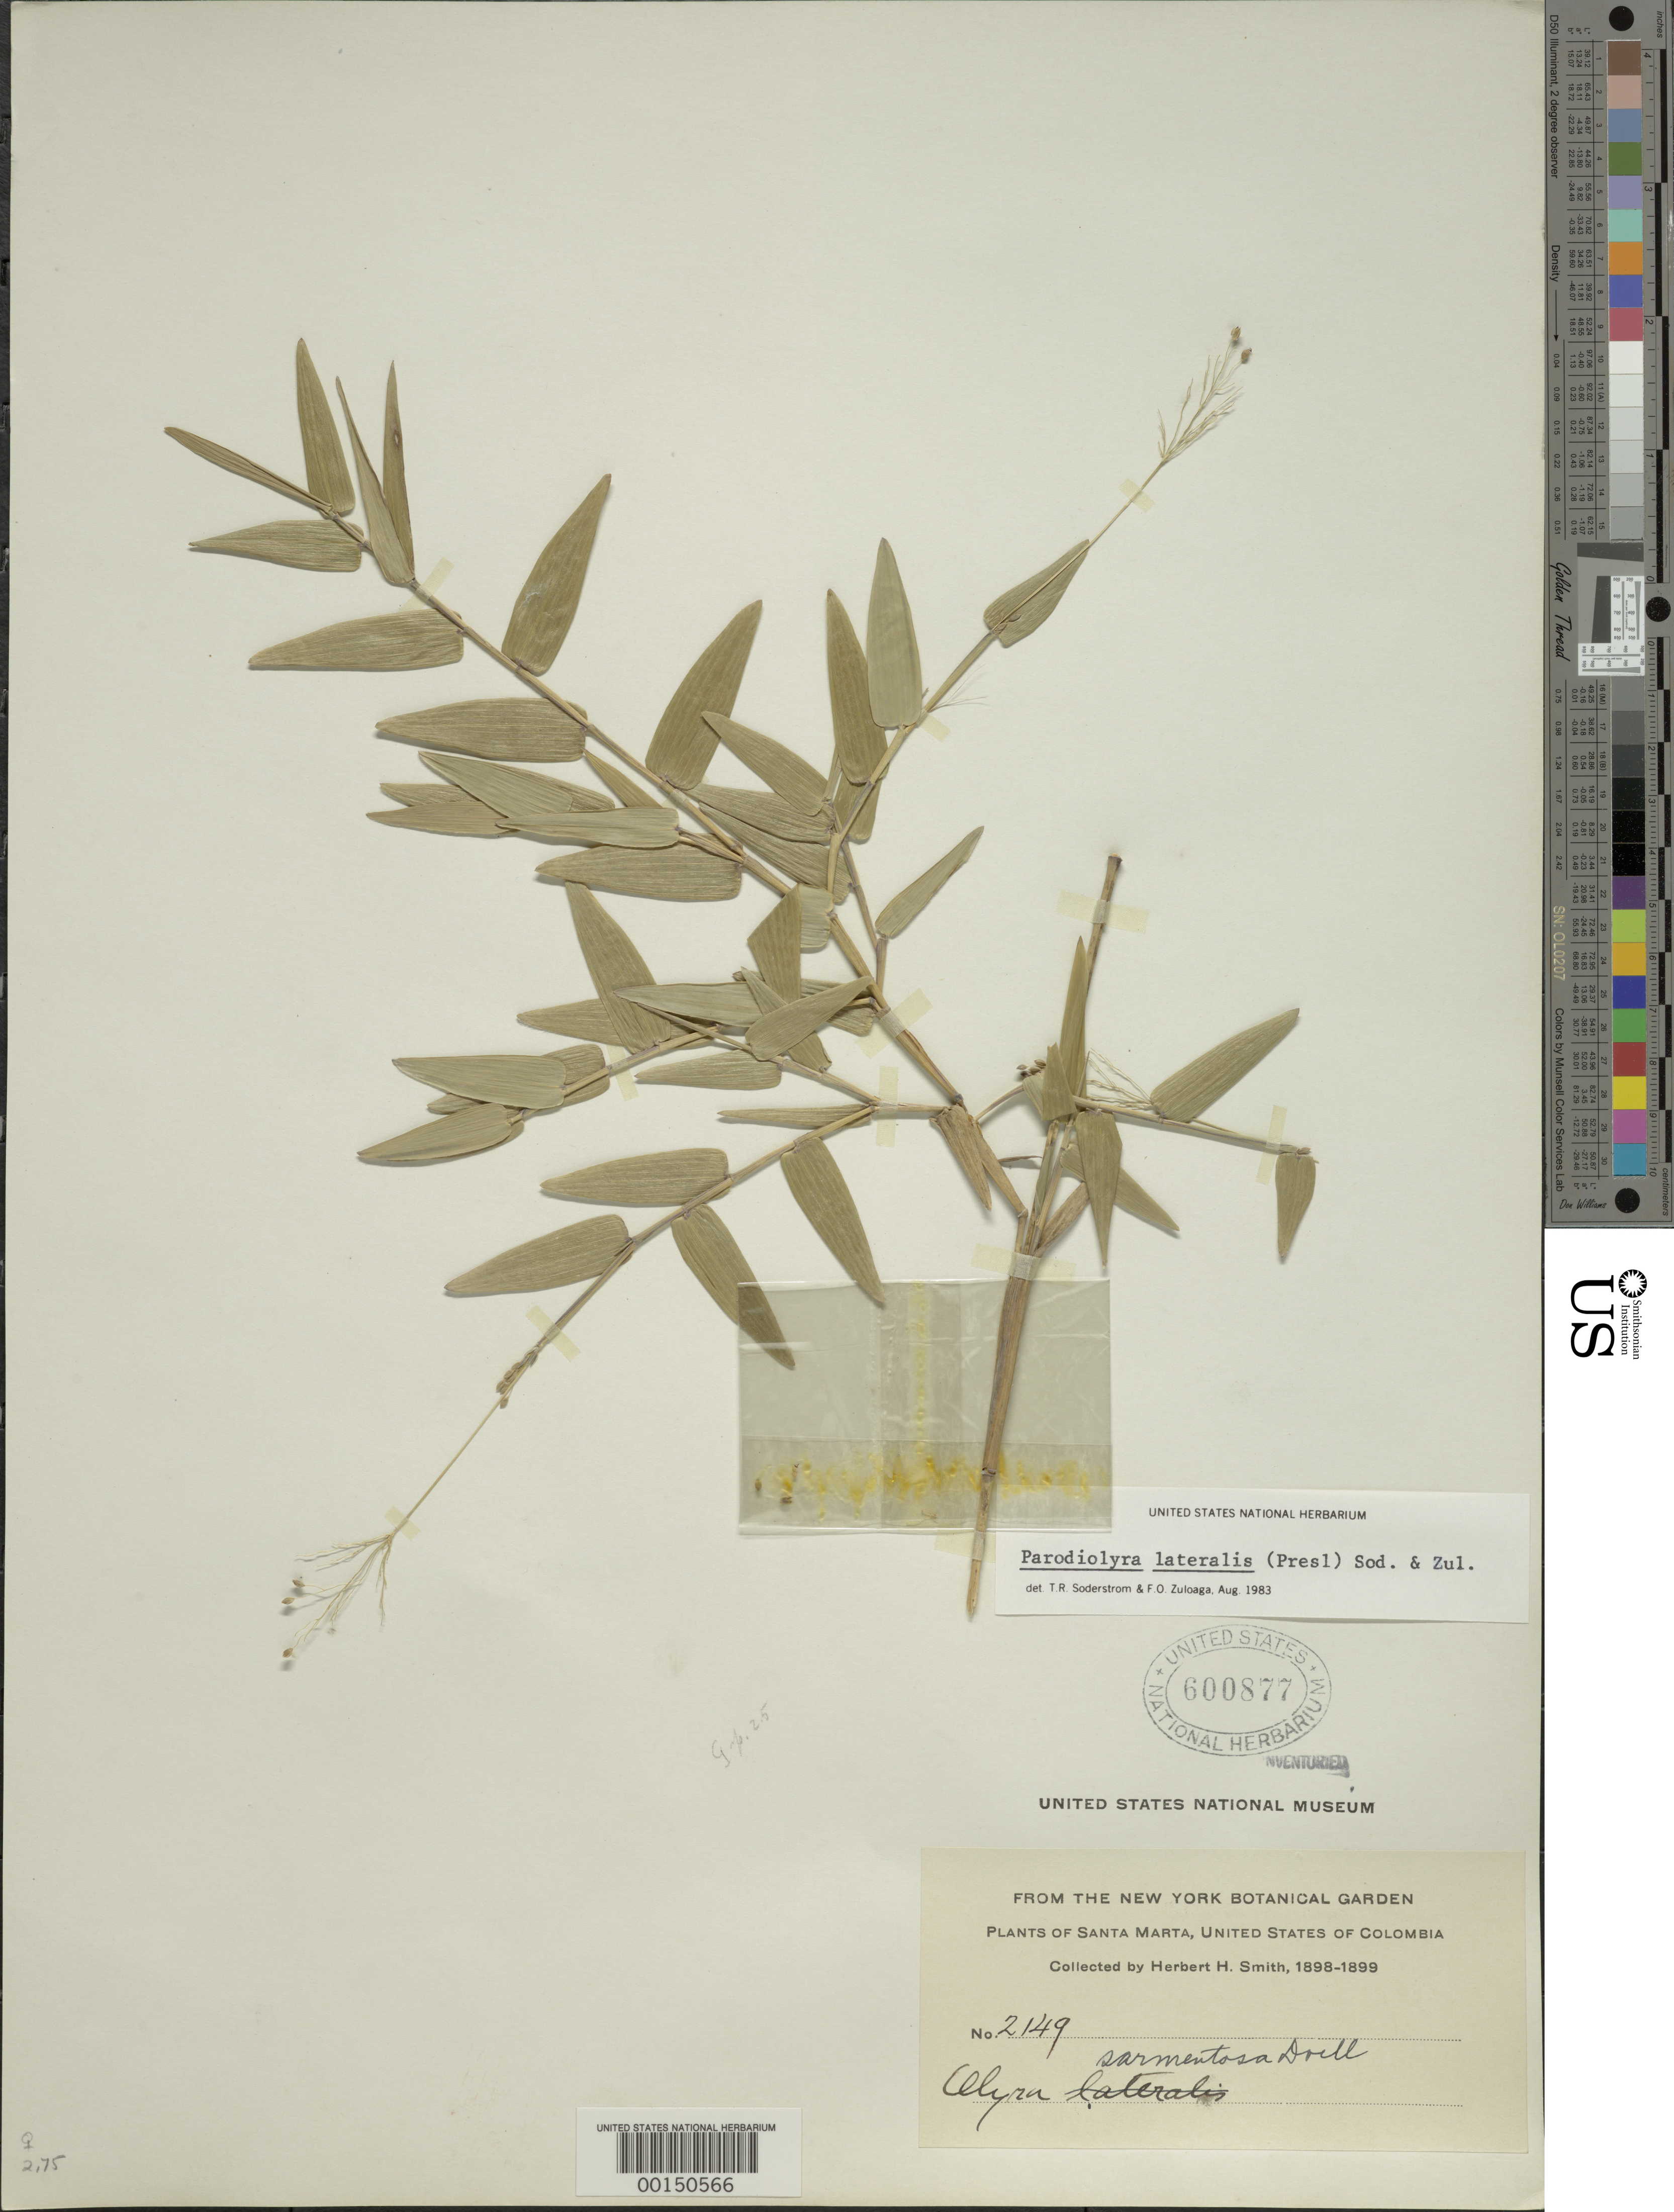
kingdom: Plantae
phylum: Tracheophyta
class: Liliopsida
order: Poales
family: Poaceae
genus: Parodiolyra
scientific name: Parodiolyra lateralis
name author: (J. Presl ex Nees) Soderstr. & Zuloaga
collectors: Herbert H. Smith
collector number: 2149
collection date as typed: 1898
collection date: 1898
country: Colombia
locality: Santa Marta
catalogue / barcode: US 600877